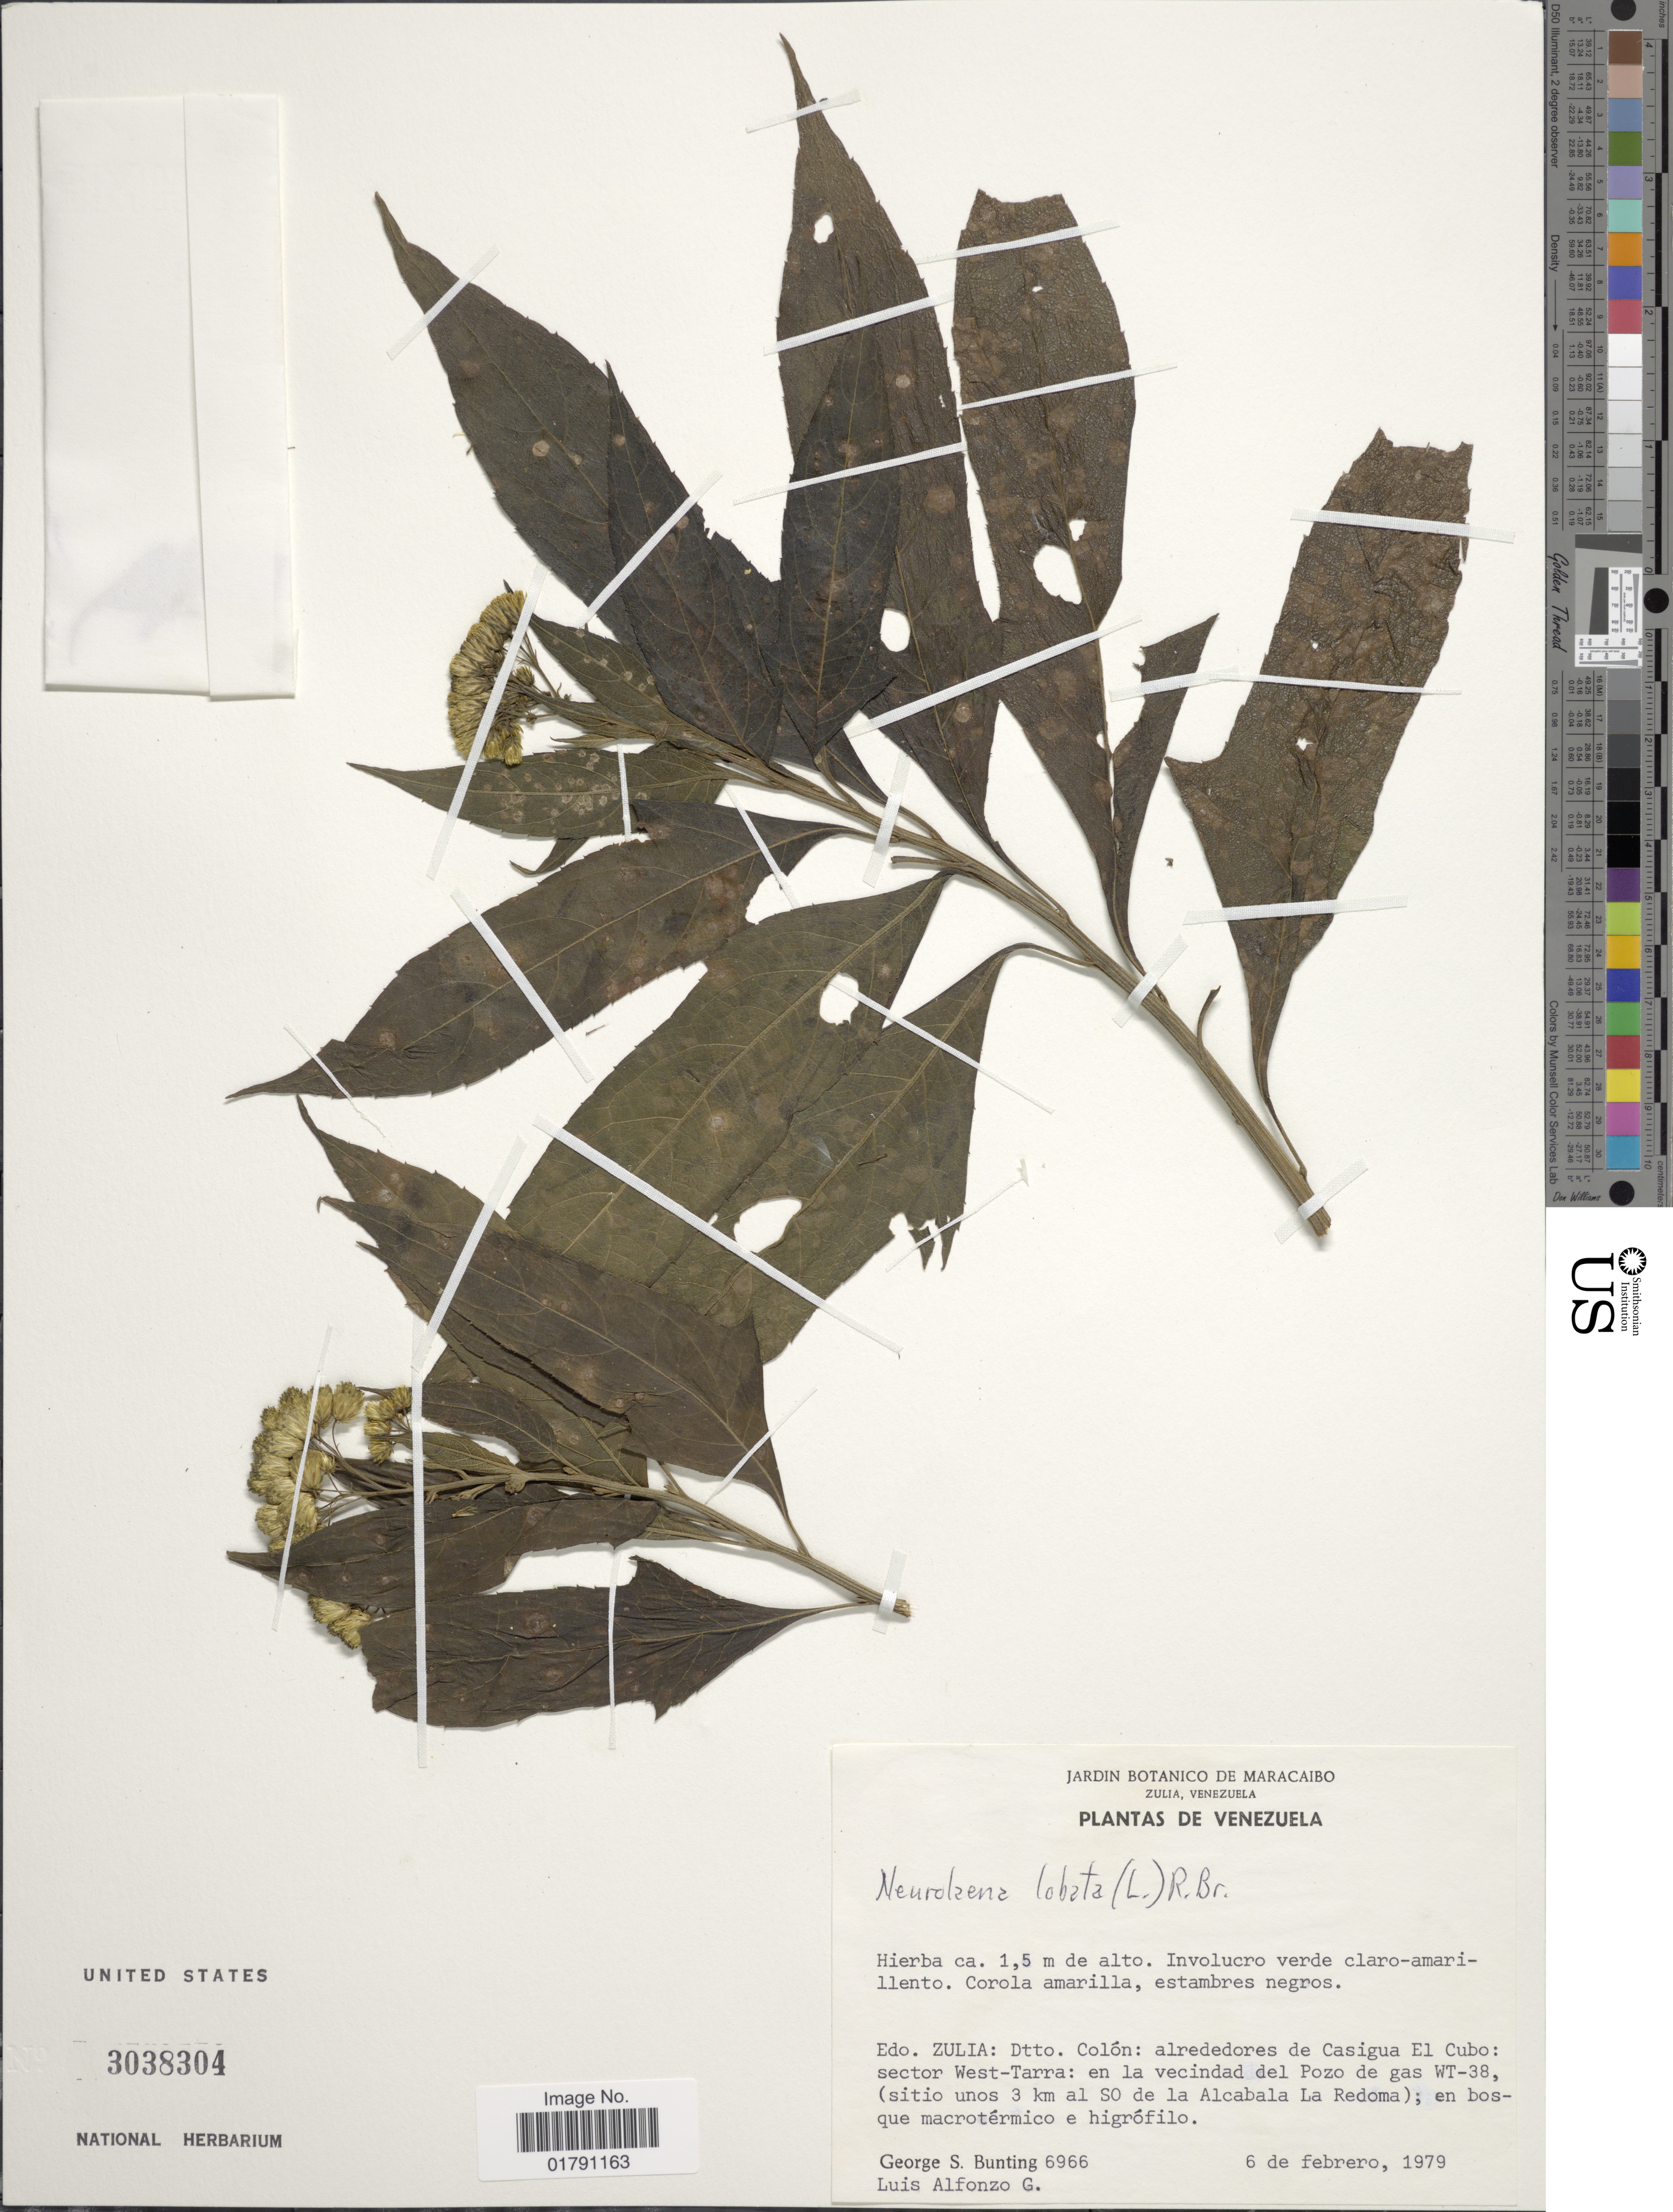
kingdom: Plantae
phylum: Tracheophyta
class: Magnoliopsida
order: Asterales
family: Asteraceae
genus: Neurolaena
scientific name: Neurolaena lobata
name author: (L.) R. Br. ex Cass.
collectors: G. S. Bunting & L. Alfonzo G.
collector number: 6966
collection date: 1979-02-06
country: Venezuela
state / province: Zulia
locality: Dtto. Colon, alrededores de Casigua El Cubo, sector West-Tarra, en la vecindad del Pozo de gas WT-38 (sitio unos 3 km al SO de la Alcabala La Redoma)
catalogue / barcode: US 3038304